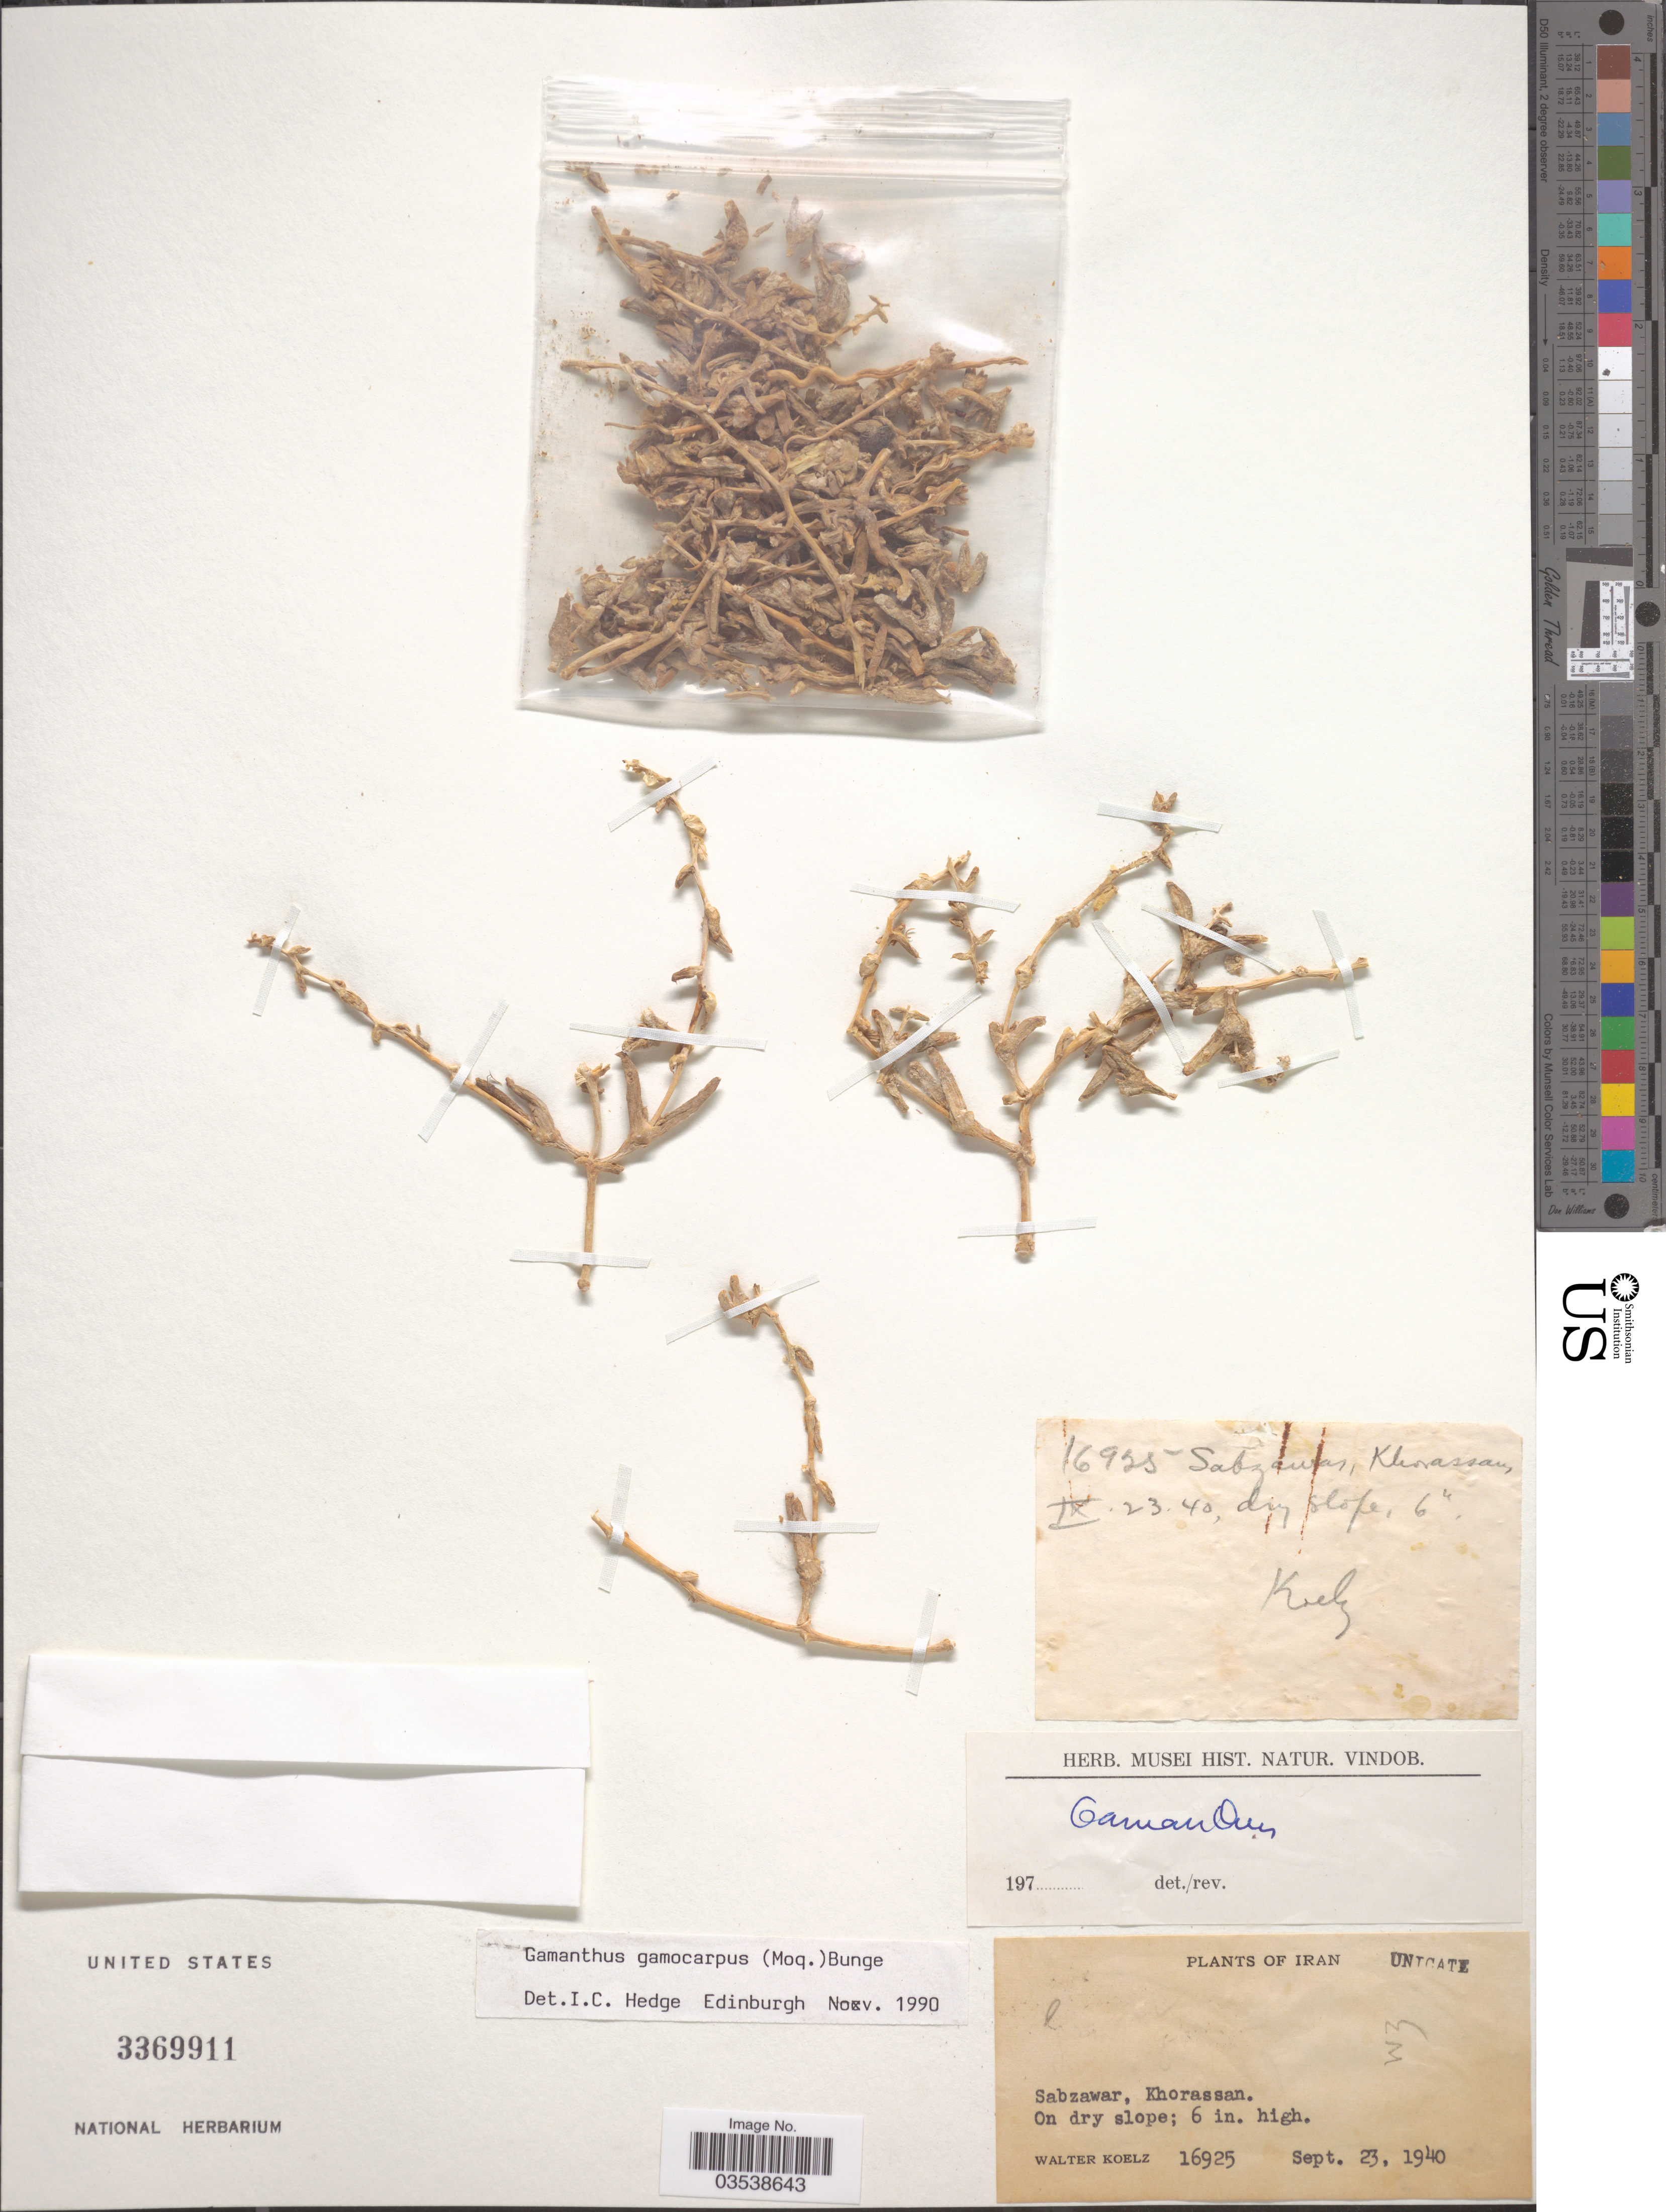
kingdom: Plantae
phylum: Tracheophyta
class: Magnoliopsida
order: Caryophyllales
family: Amaranthaceae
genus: Halimocnemis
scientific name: Halimocnemis gamocarpa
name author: Moq.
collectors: W. N. Koelz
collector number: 16925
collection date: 1940-09-23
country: Iran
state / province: Khorasan [obsolete]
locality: Sabzawar.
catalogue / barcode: US 3369911